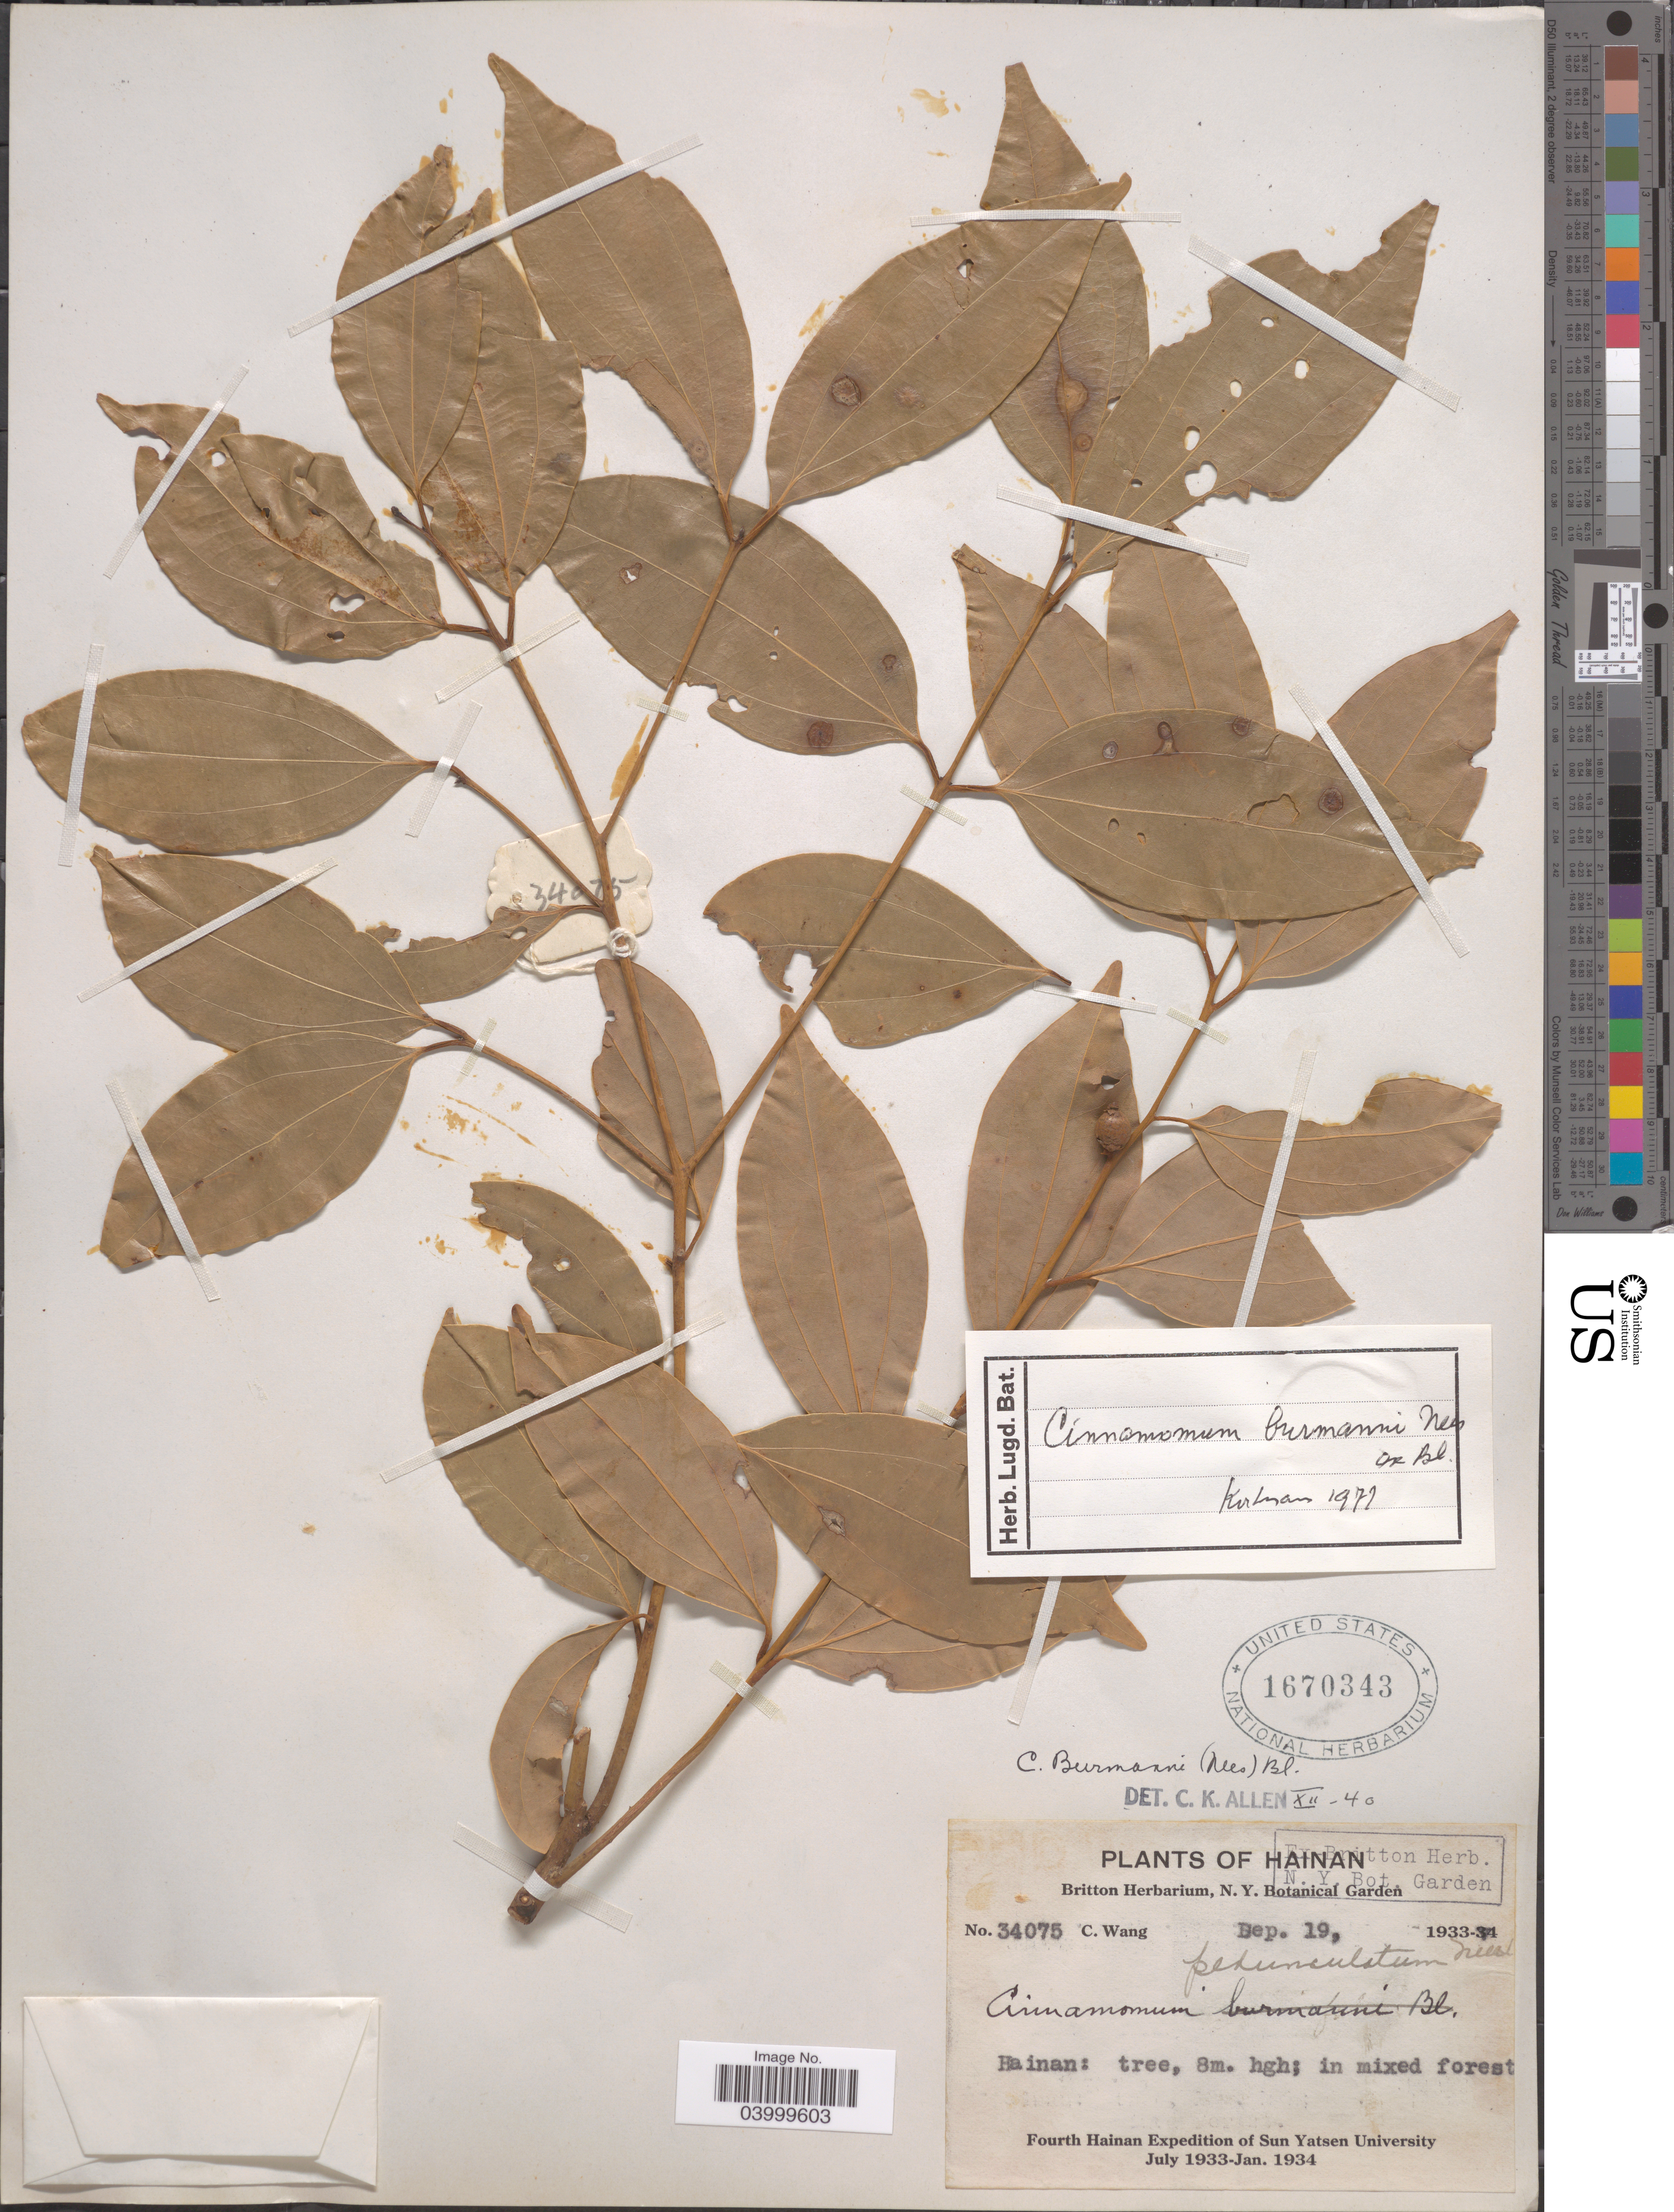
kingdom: Plantae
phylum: Tracheophyta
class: Magnoliopsida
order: Laurales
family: Lauraceae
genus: Cinnamomum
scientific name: Cinnamomum burmannii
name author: (Nees & T. Nees) Blume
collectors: C. Wang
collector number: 34075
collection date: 1933-09-19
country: China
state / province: Hainan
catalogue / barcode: US 1670343